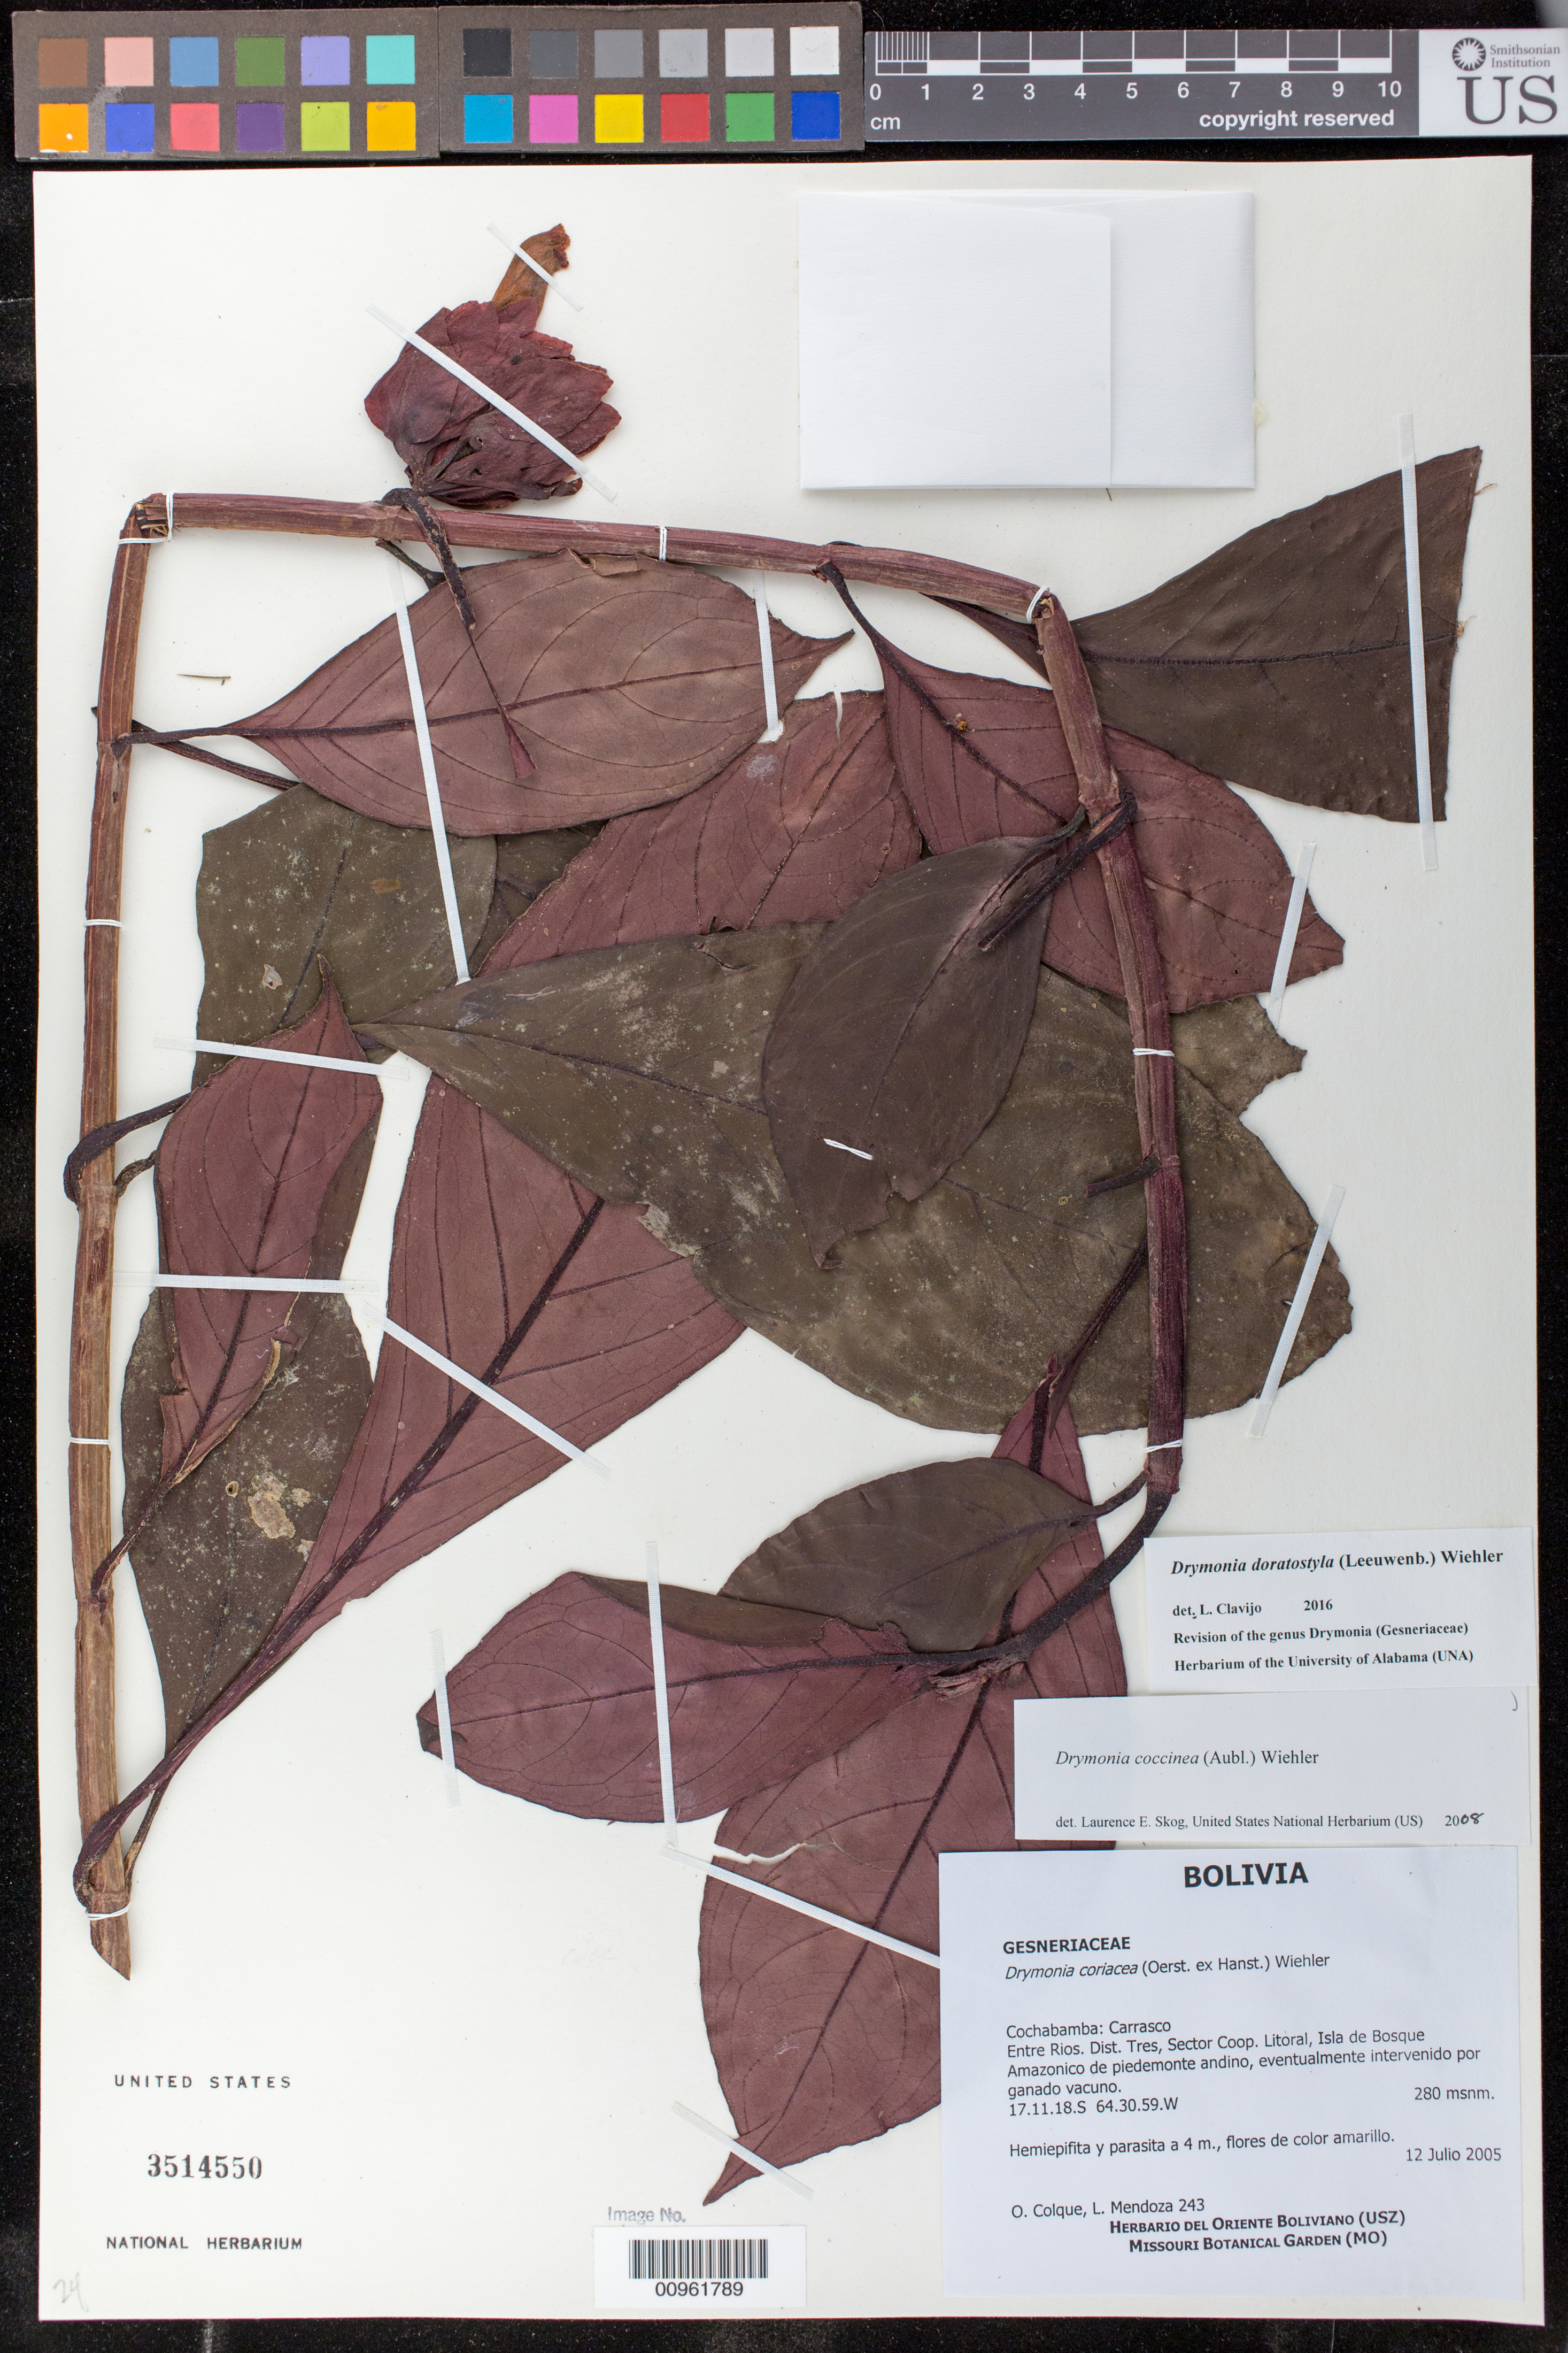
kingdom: Plantae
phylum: Tracheophyta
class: Magnoliopsida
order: Lamiales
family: Gesneriaceae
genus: Drymonia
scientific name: Drymonia doratostyla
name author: (Leeuwenb.) Wiehler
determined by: Clavijo, L.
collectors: O. Colque & L. Mendoza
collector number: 243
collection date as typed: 12 Jul 2005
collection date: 2005-07-12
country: Bolivia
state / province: Cochabamba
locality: Cochabamba: Carrasco. Entre Rios. Dist. Tres, Sector Coop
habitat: Litoral, Isla de Bosque Amazonico de piedemonte andino, eventualmente intervenido por ganado vacuno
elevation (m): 280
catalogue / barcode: US 3514550